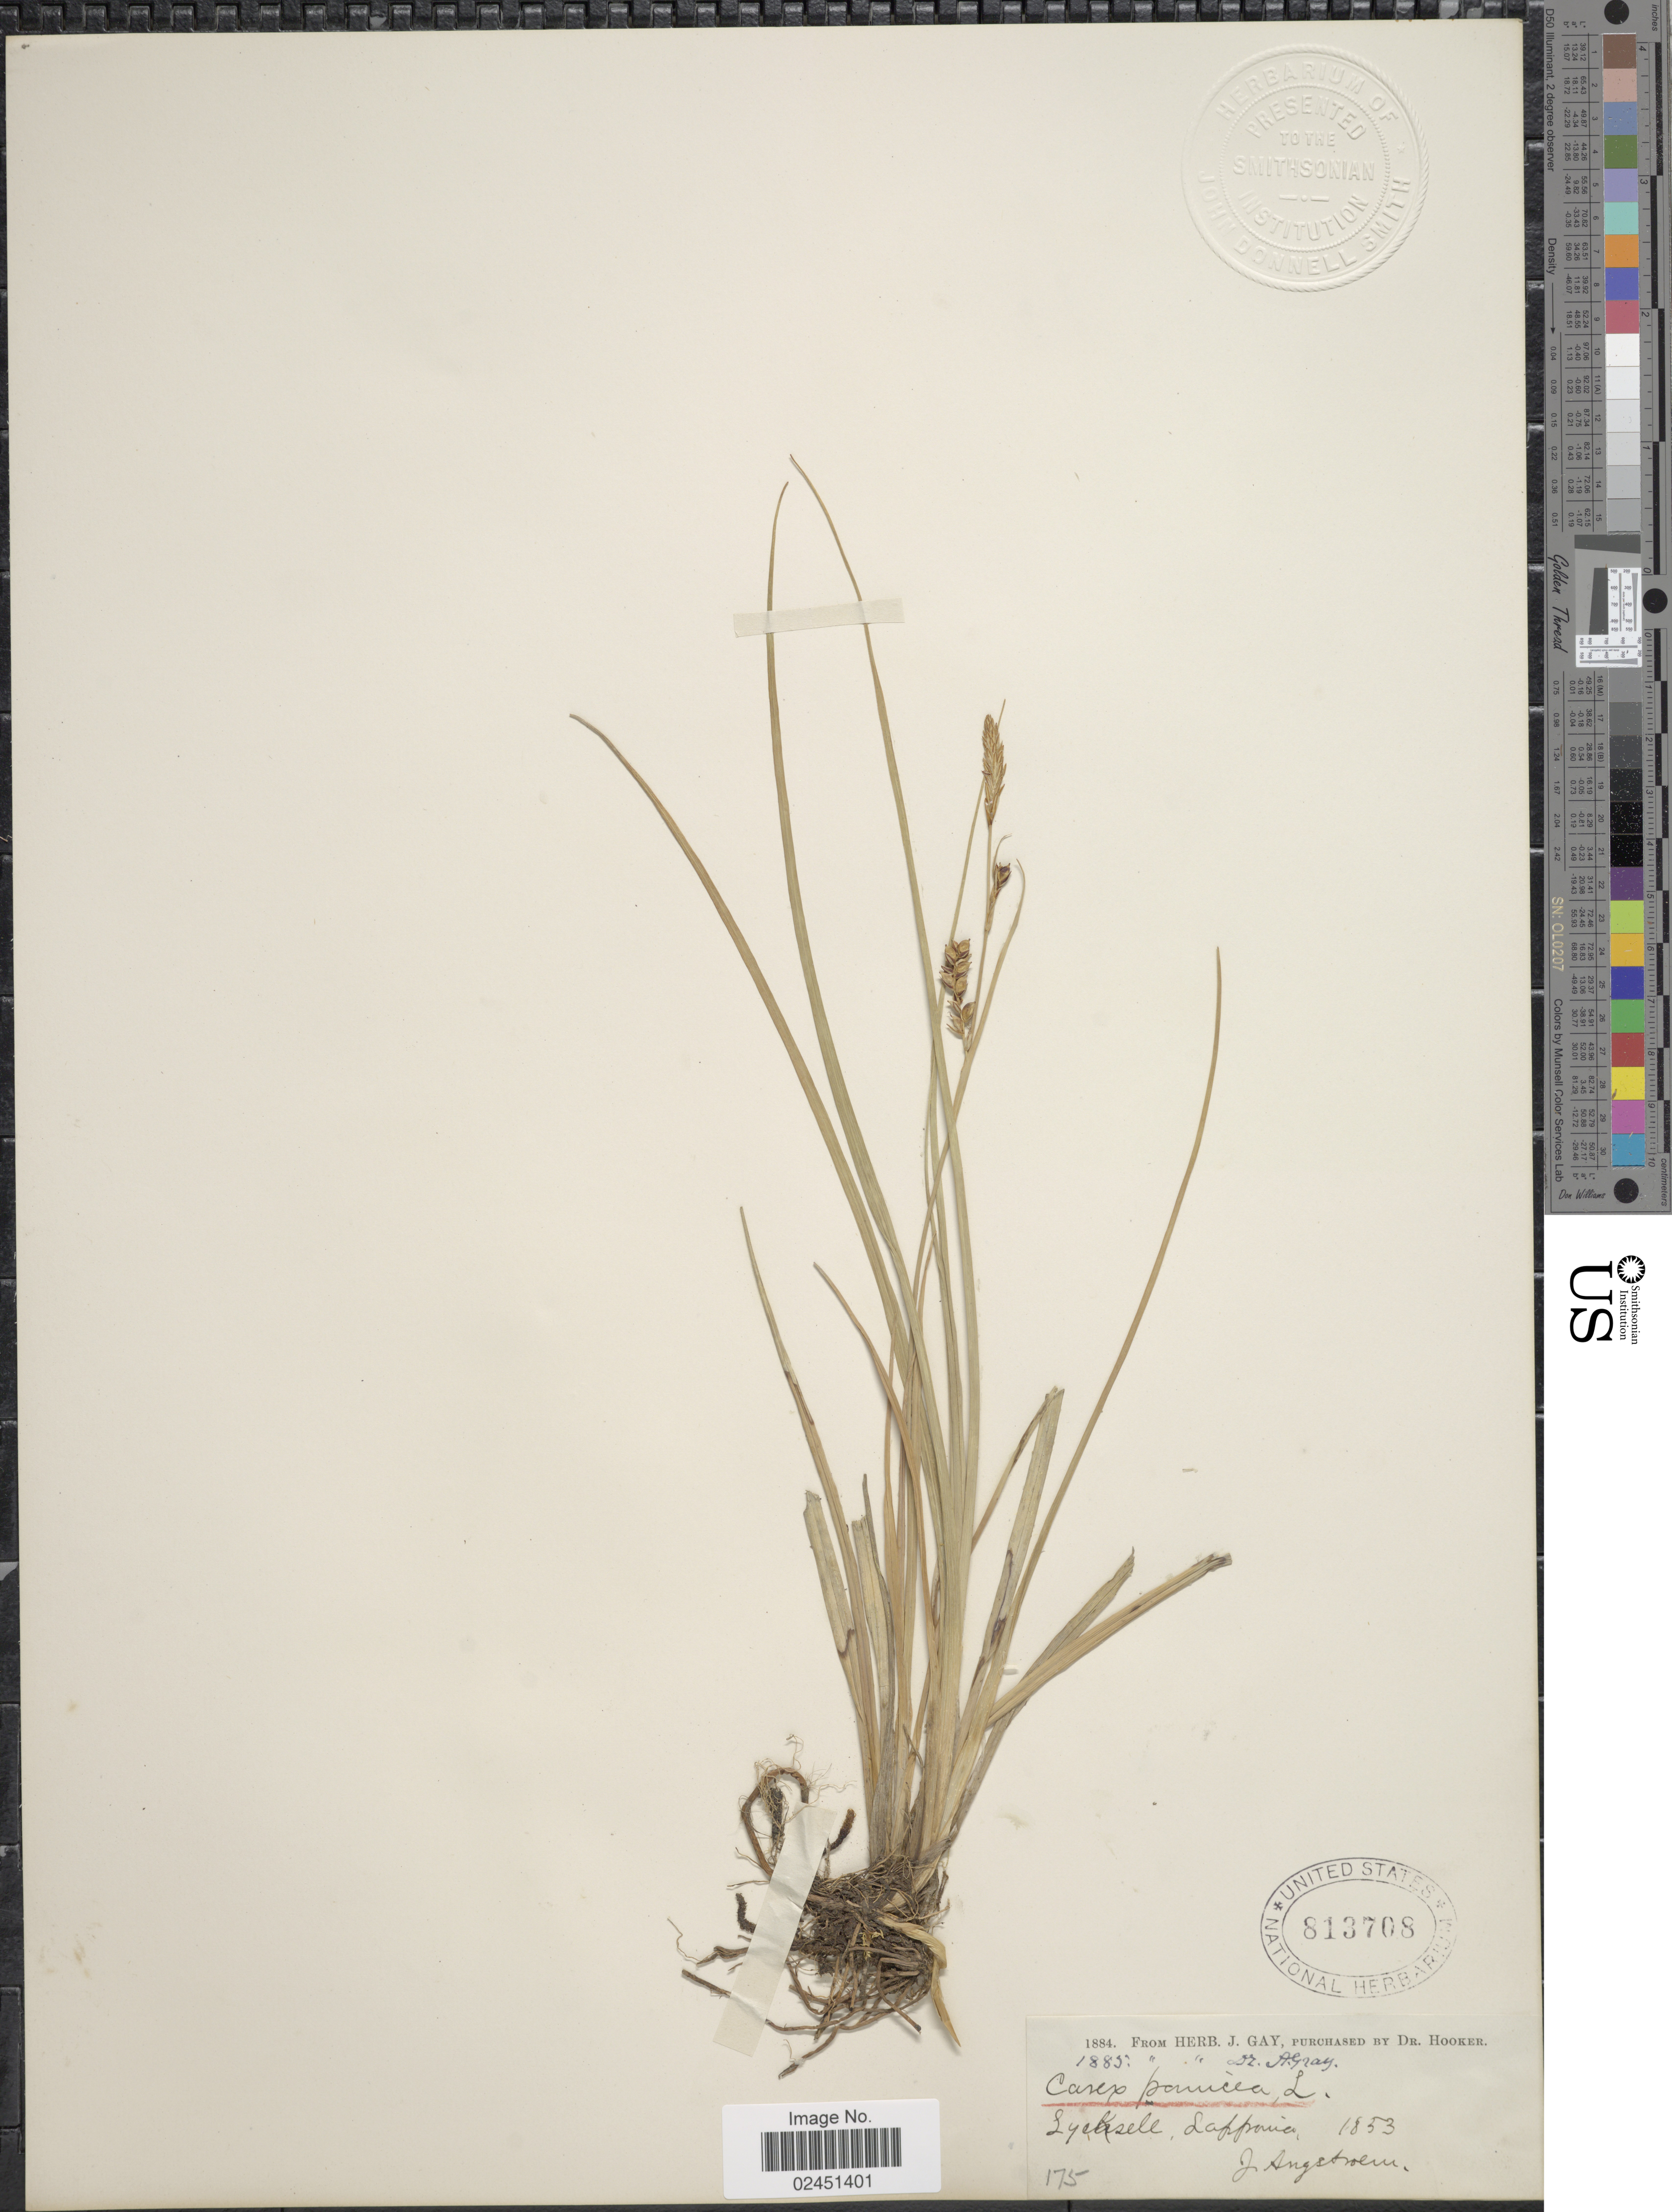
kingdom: Plantae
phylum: Tracheophyta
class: Liliopsida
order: Poales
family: Cyperaceae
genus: Carex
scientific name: Carex panicea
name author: L.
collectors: J. Ångstrom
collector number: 175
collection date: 1853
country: Sweden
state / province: Västerbotten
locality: Lycksele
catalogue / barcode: US 813708